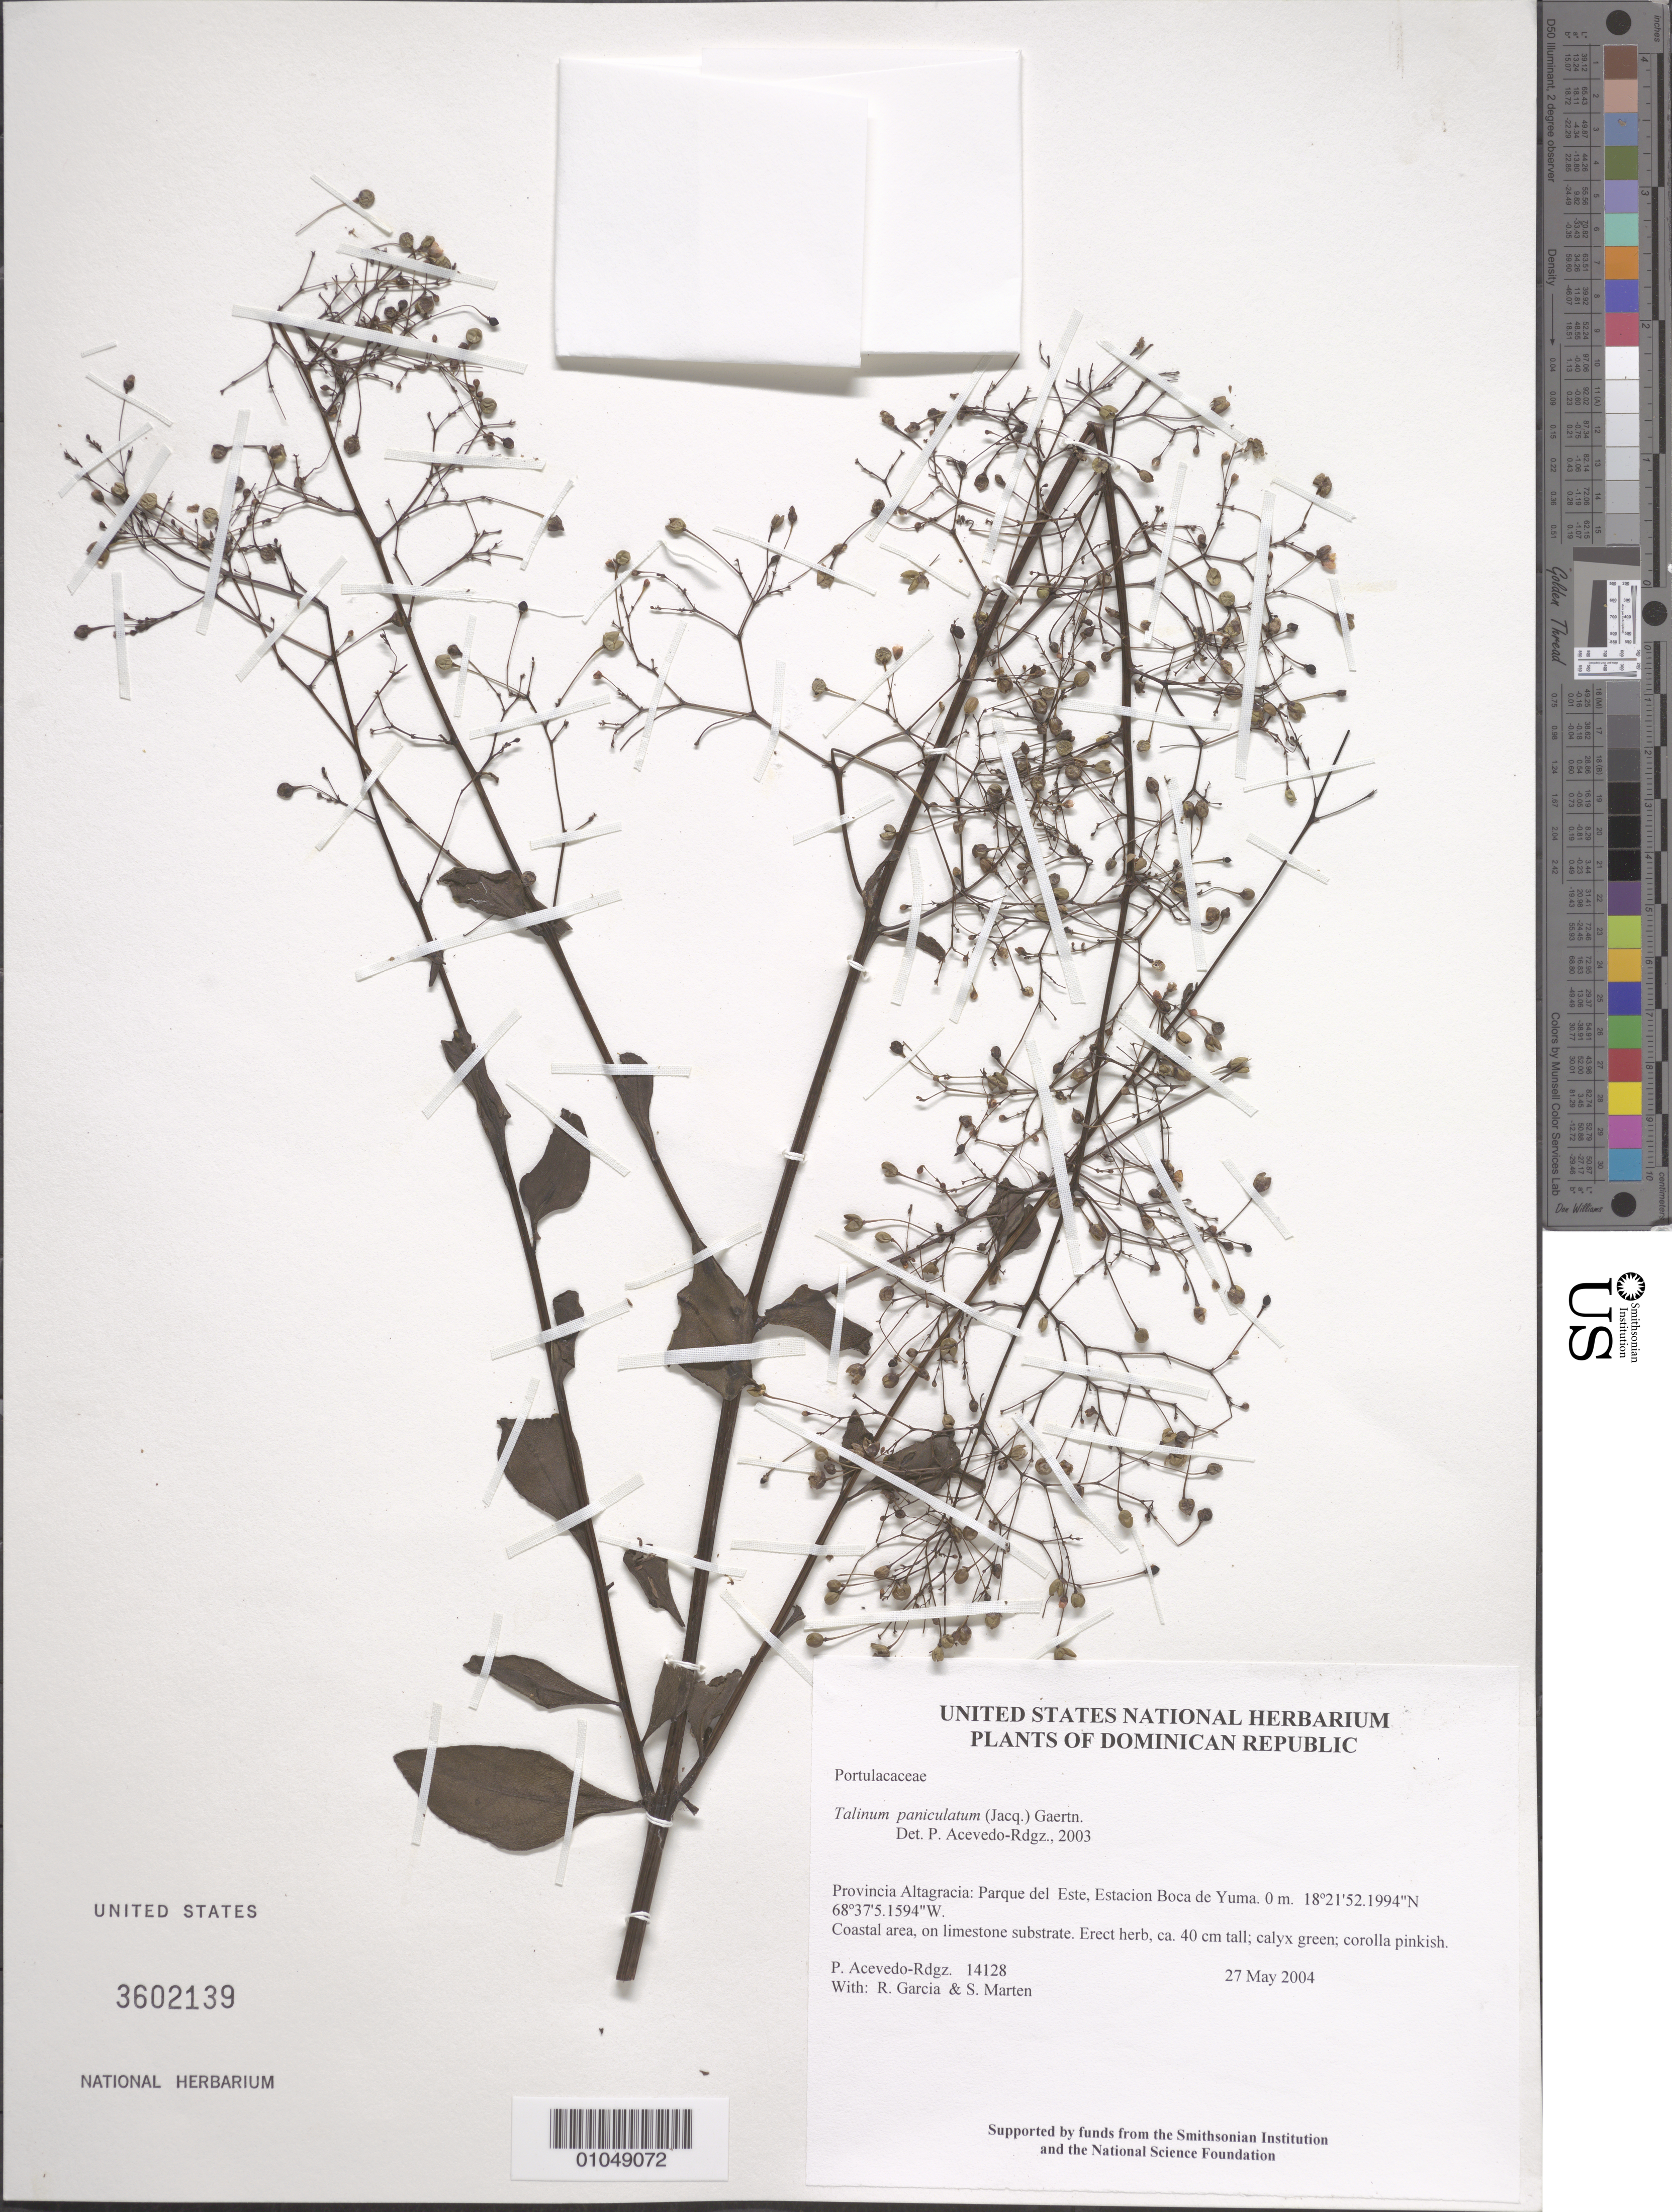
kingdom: Plantae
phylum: Tracheophyta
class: Magnoliopsida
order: Caryophyllales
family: Talinaceae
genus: Talinum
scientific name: Talinum paniculatum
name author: (Jacq.) Gaertn.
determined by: Acevedo-Rodríguez, P., (BOT), Smithsonian Institution - National Museum of Natural History (UNITED STATES)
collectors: P. Acevedo-Rodr., R. G. García & S. Marten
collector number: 14128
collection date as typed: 27 May 2004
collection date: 2004-05-27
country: Dominican Republic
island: Hispaniola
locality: Provincia Altagracia: Parque del Este, Estacion Boca de Yuma.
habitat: Coastal area, on limestone substrate.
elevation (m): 0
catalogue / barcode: US 3602139